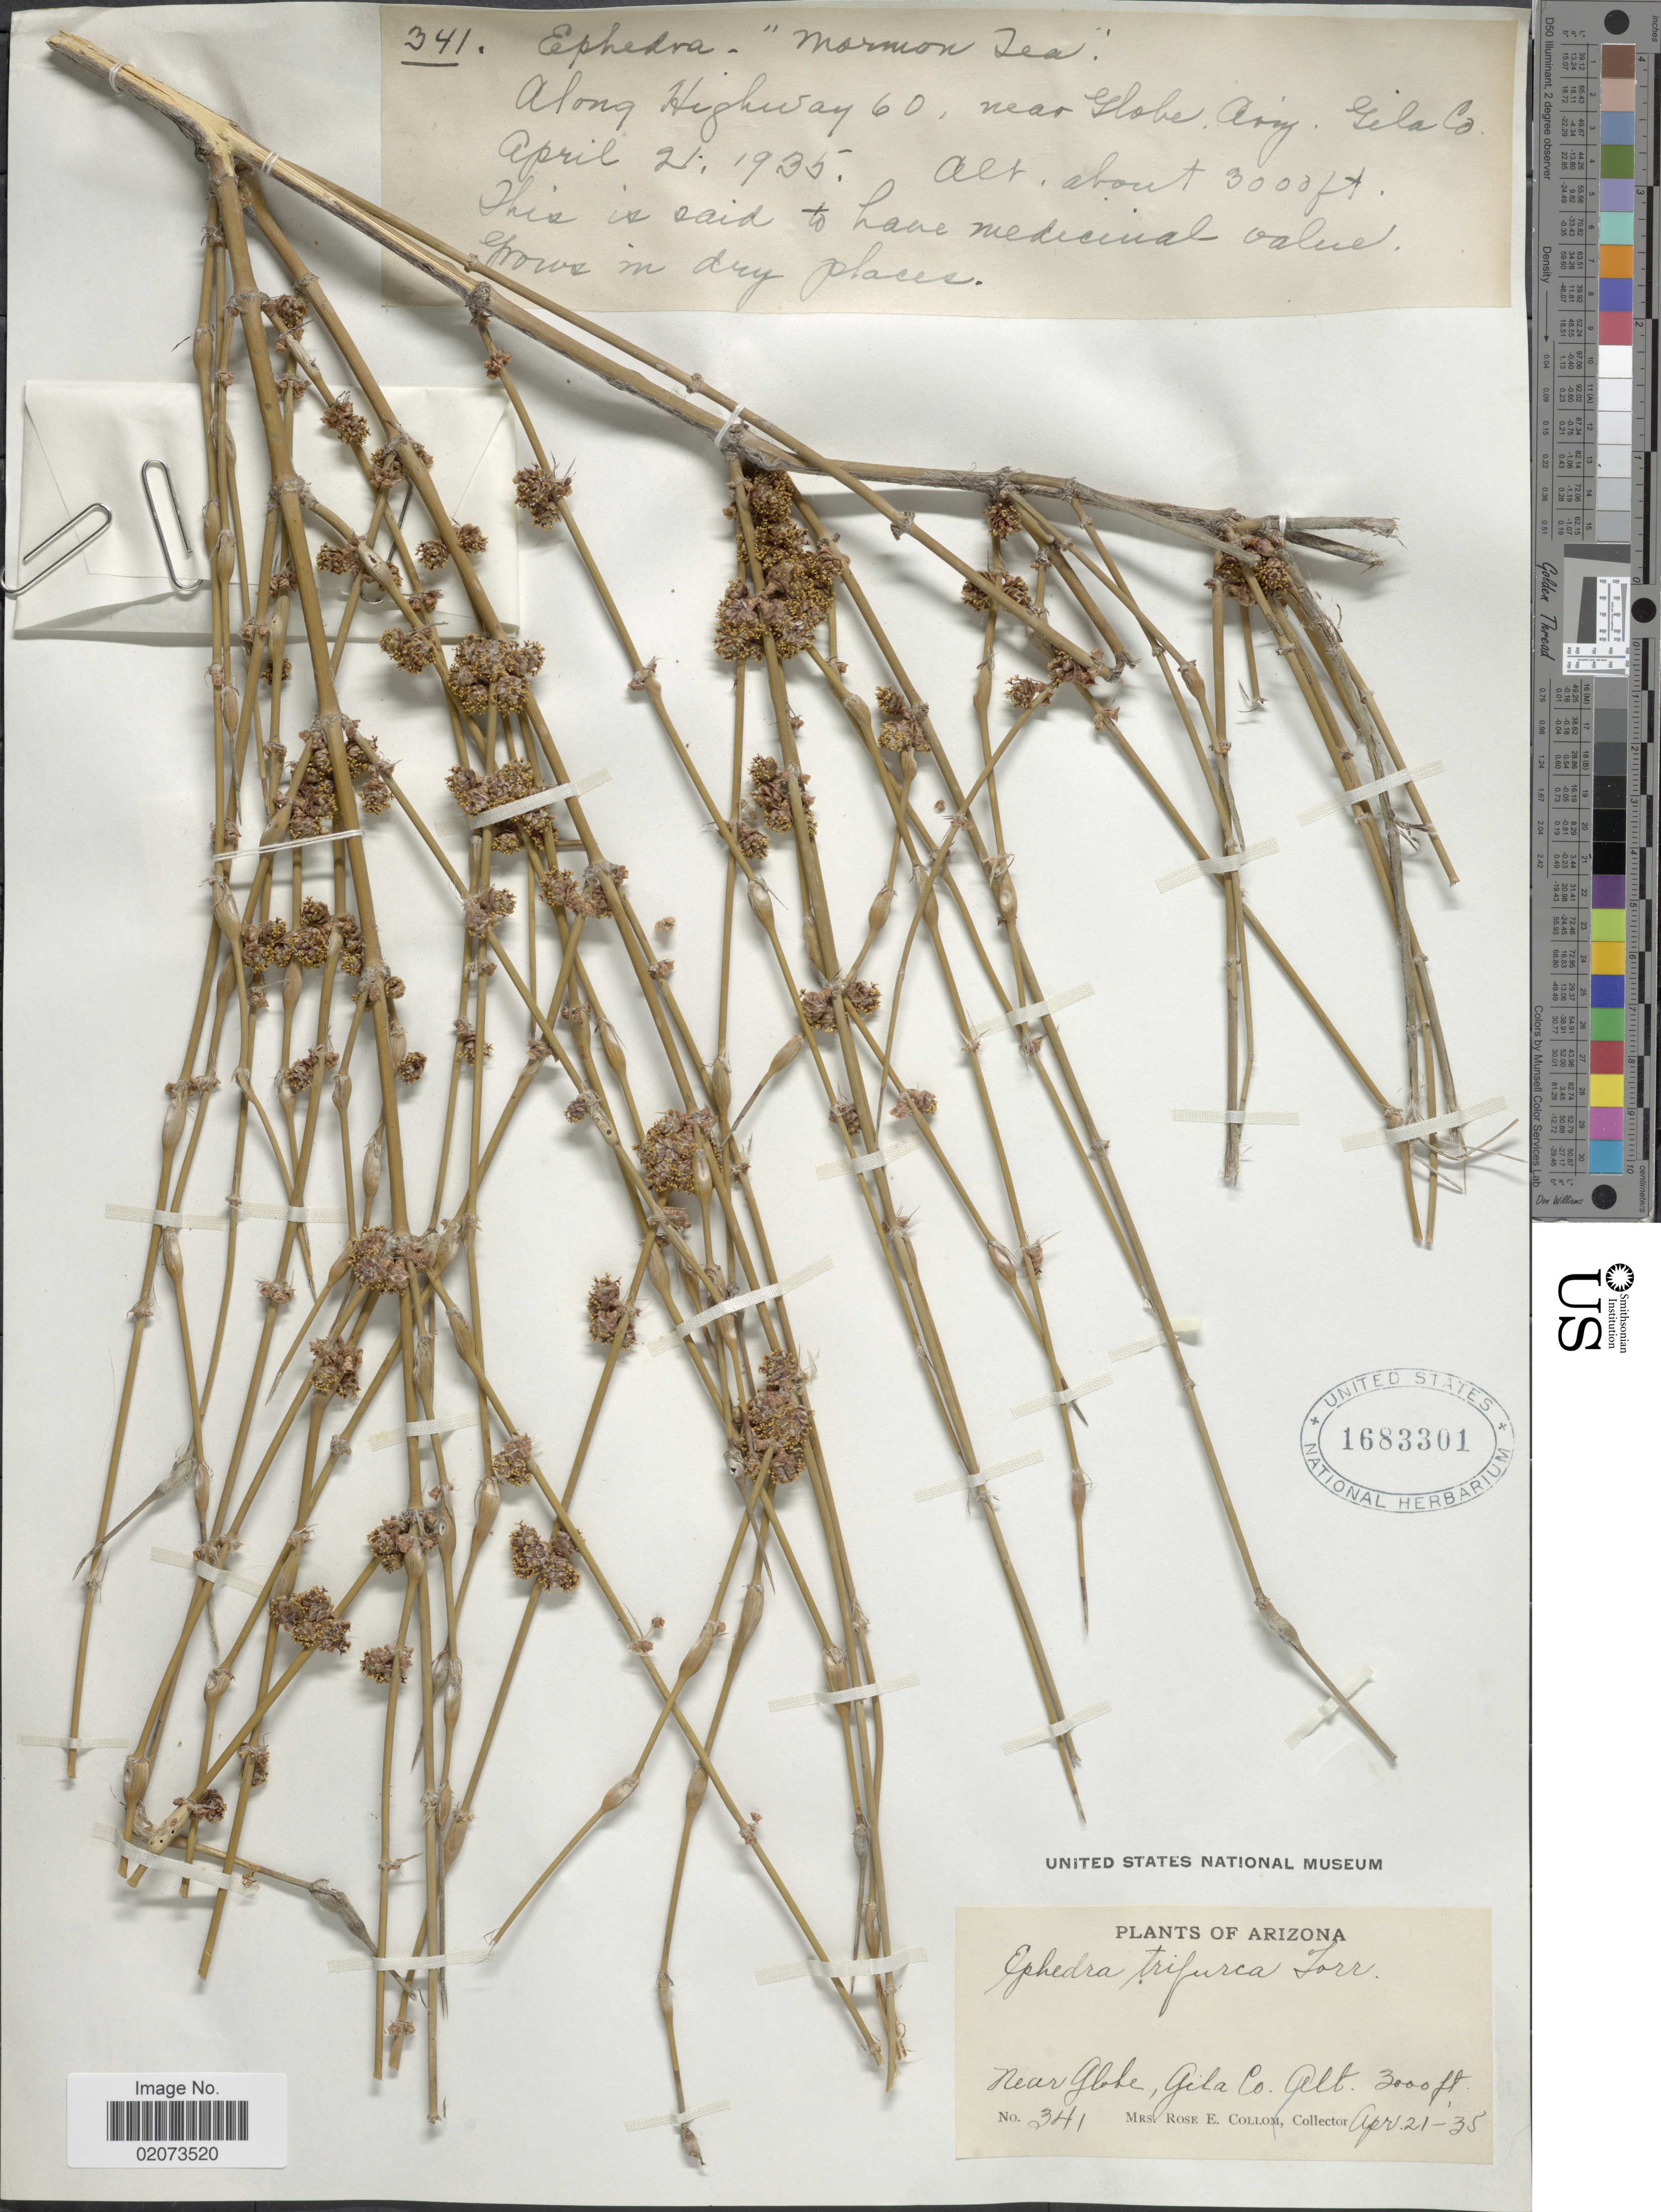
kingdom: Plantae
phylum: Tracheophyta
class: Gnetopsida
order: Ephedrales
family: Ephedraceae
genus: Ephedra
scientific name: Ephedra trifurca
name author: Torr. ex S. Watson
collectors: R. E. Collom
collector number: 341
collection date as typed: Transcribed d/m/y: 21/4/35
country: United States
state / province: Arizona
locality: Near Gila Co.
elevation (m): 914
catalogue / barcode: US 1683301